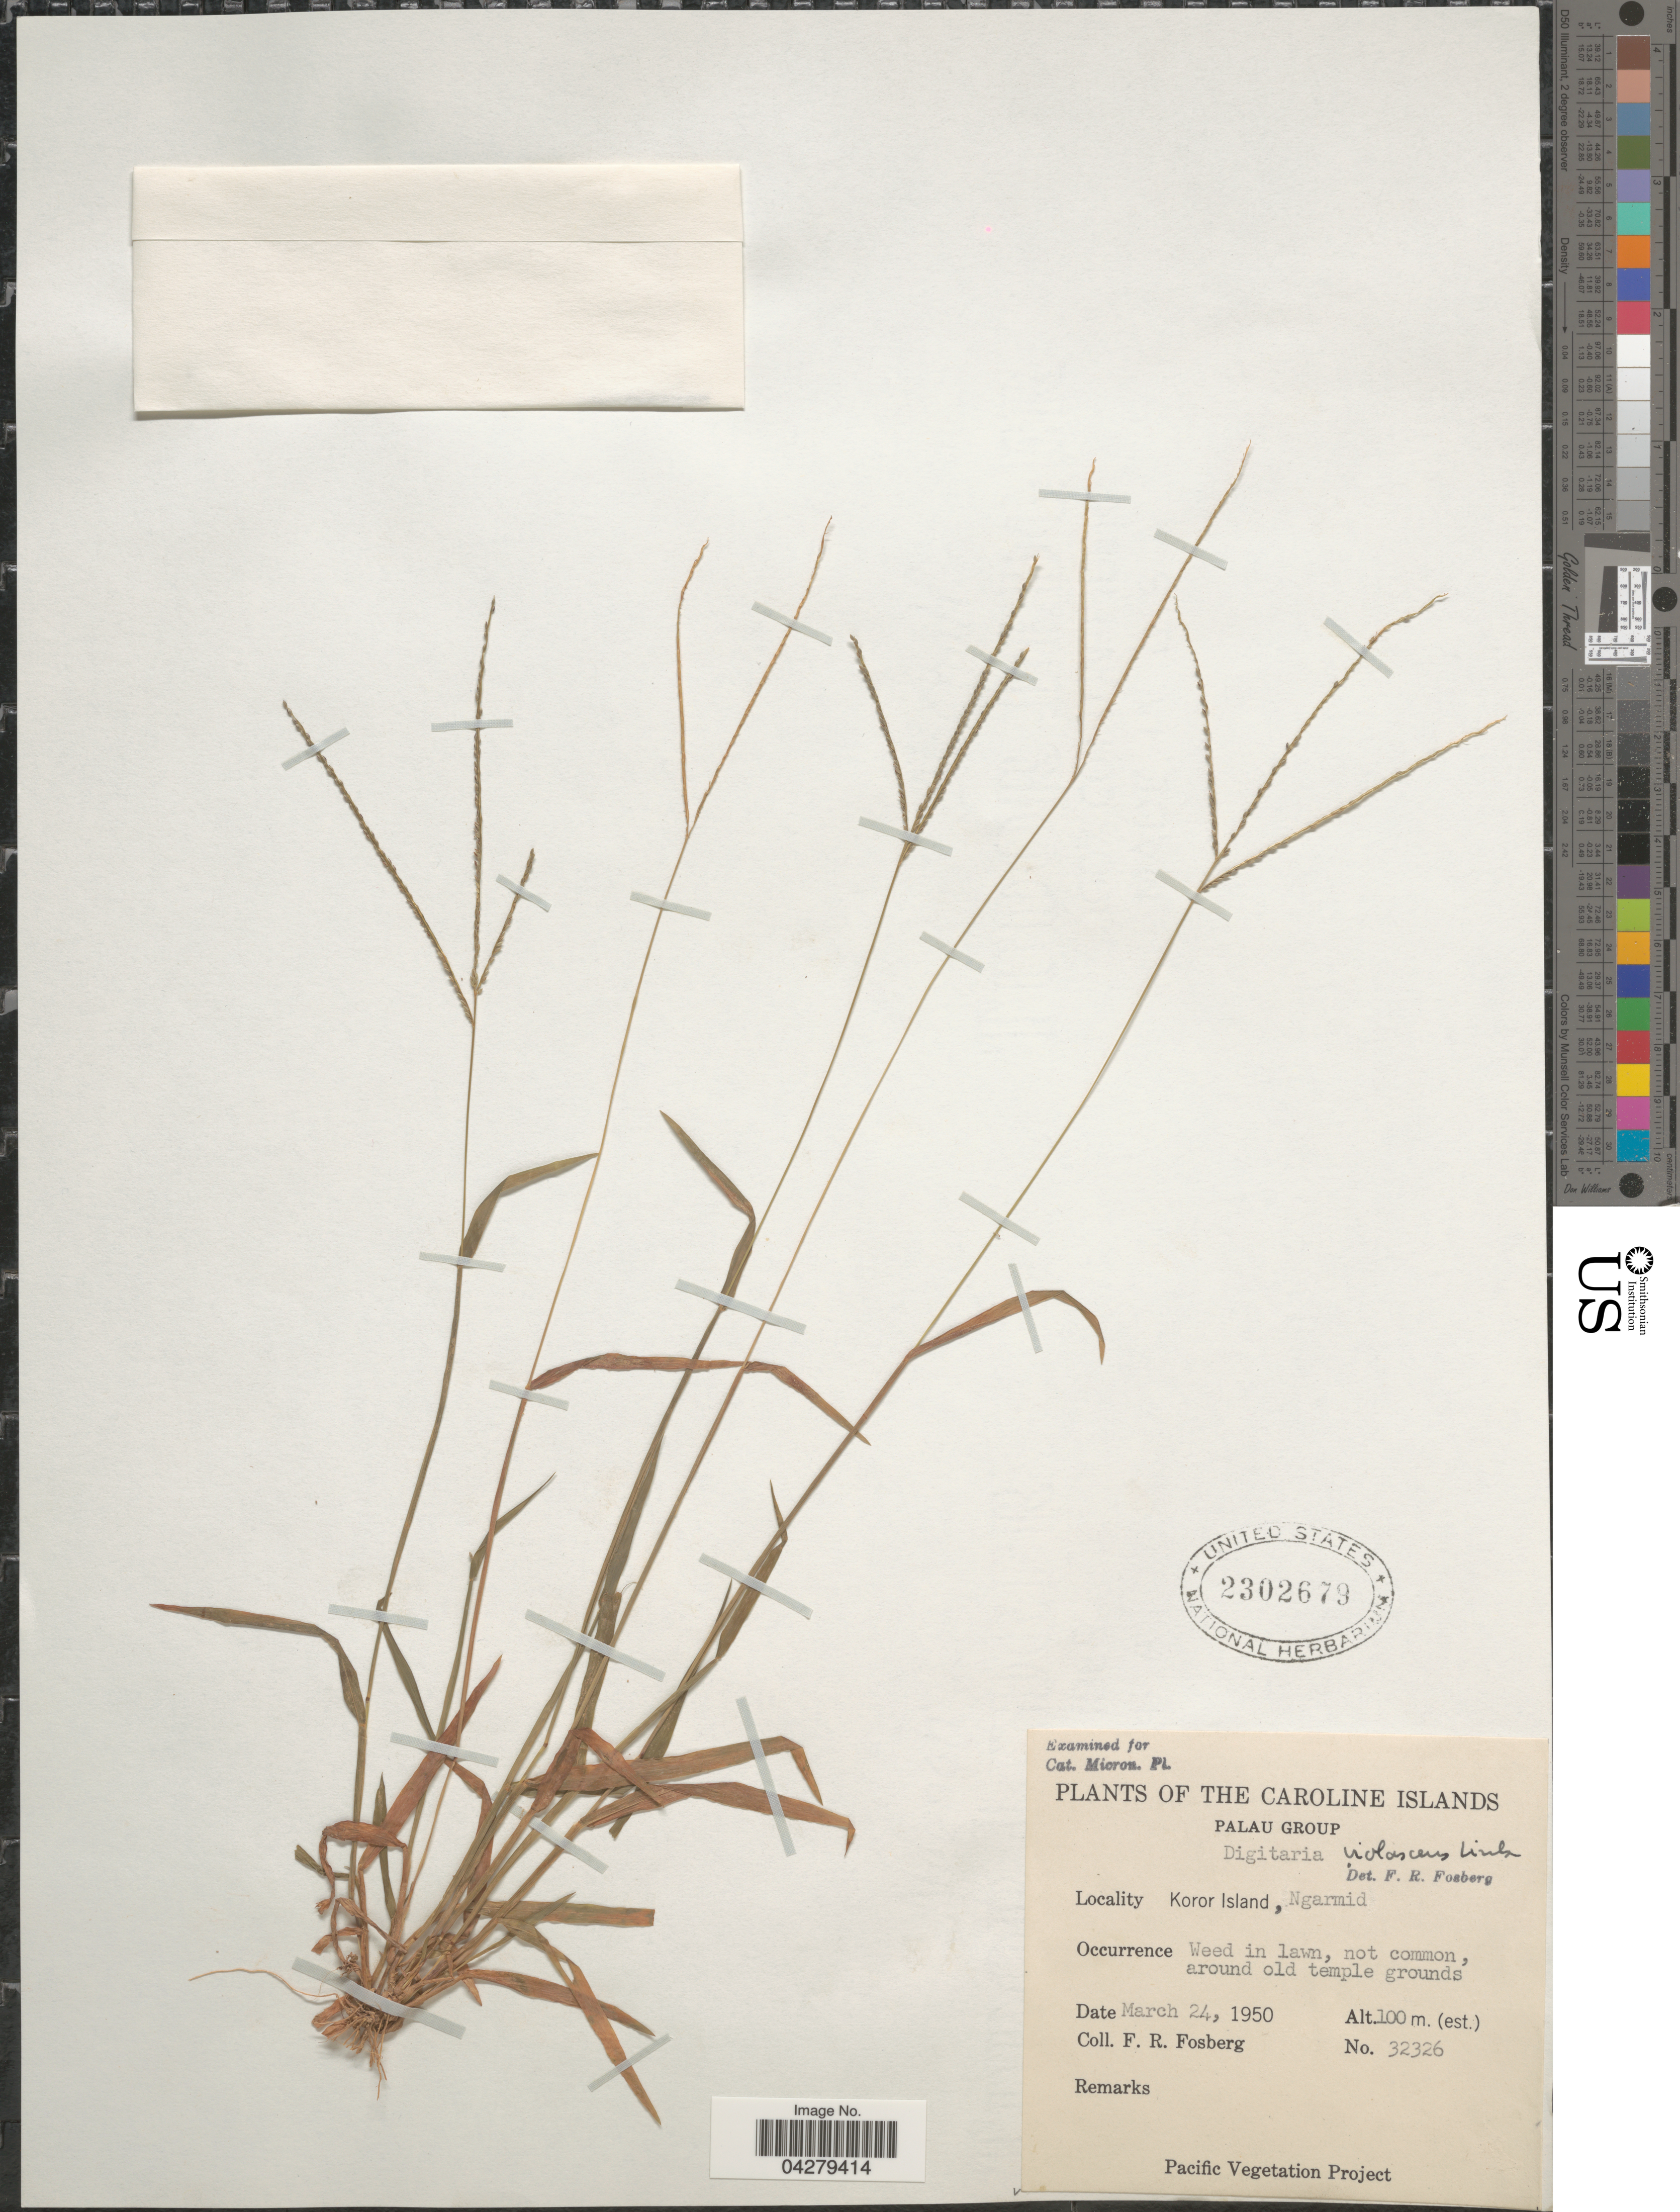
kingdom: Plantae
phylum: Tracheophyta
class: Liliopsida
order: Poales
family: Poaceae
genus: Digitaria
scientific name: Digitaria violascens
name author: Link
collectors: F. R. Fosberg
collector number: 32326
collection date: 1950-03-24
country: Palau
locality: The Caroline Islands. Palau Group. Koror Island, Ngarmid.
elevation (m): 100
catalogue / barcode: US 2302679